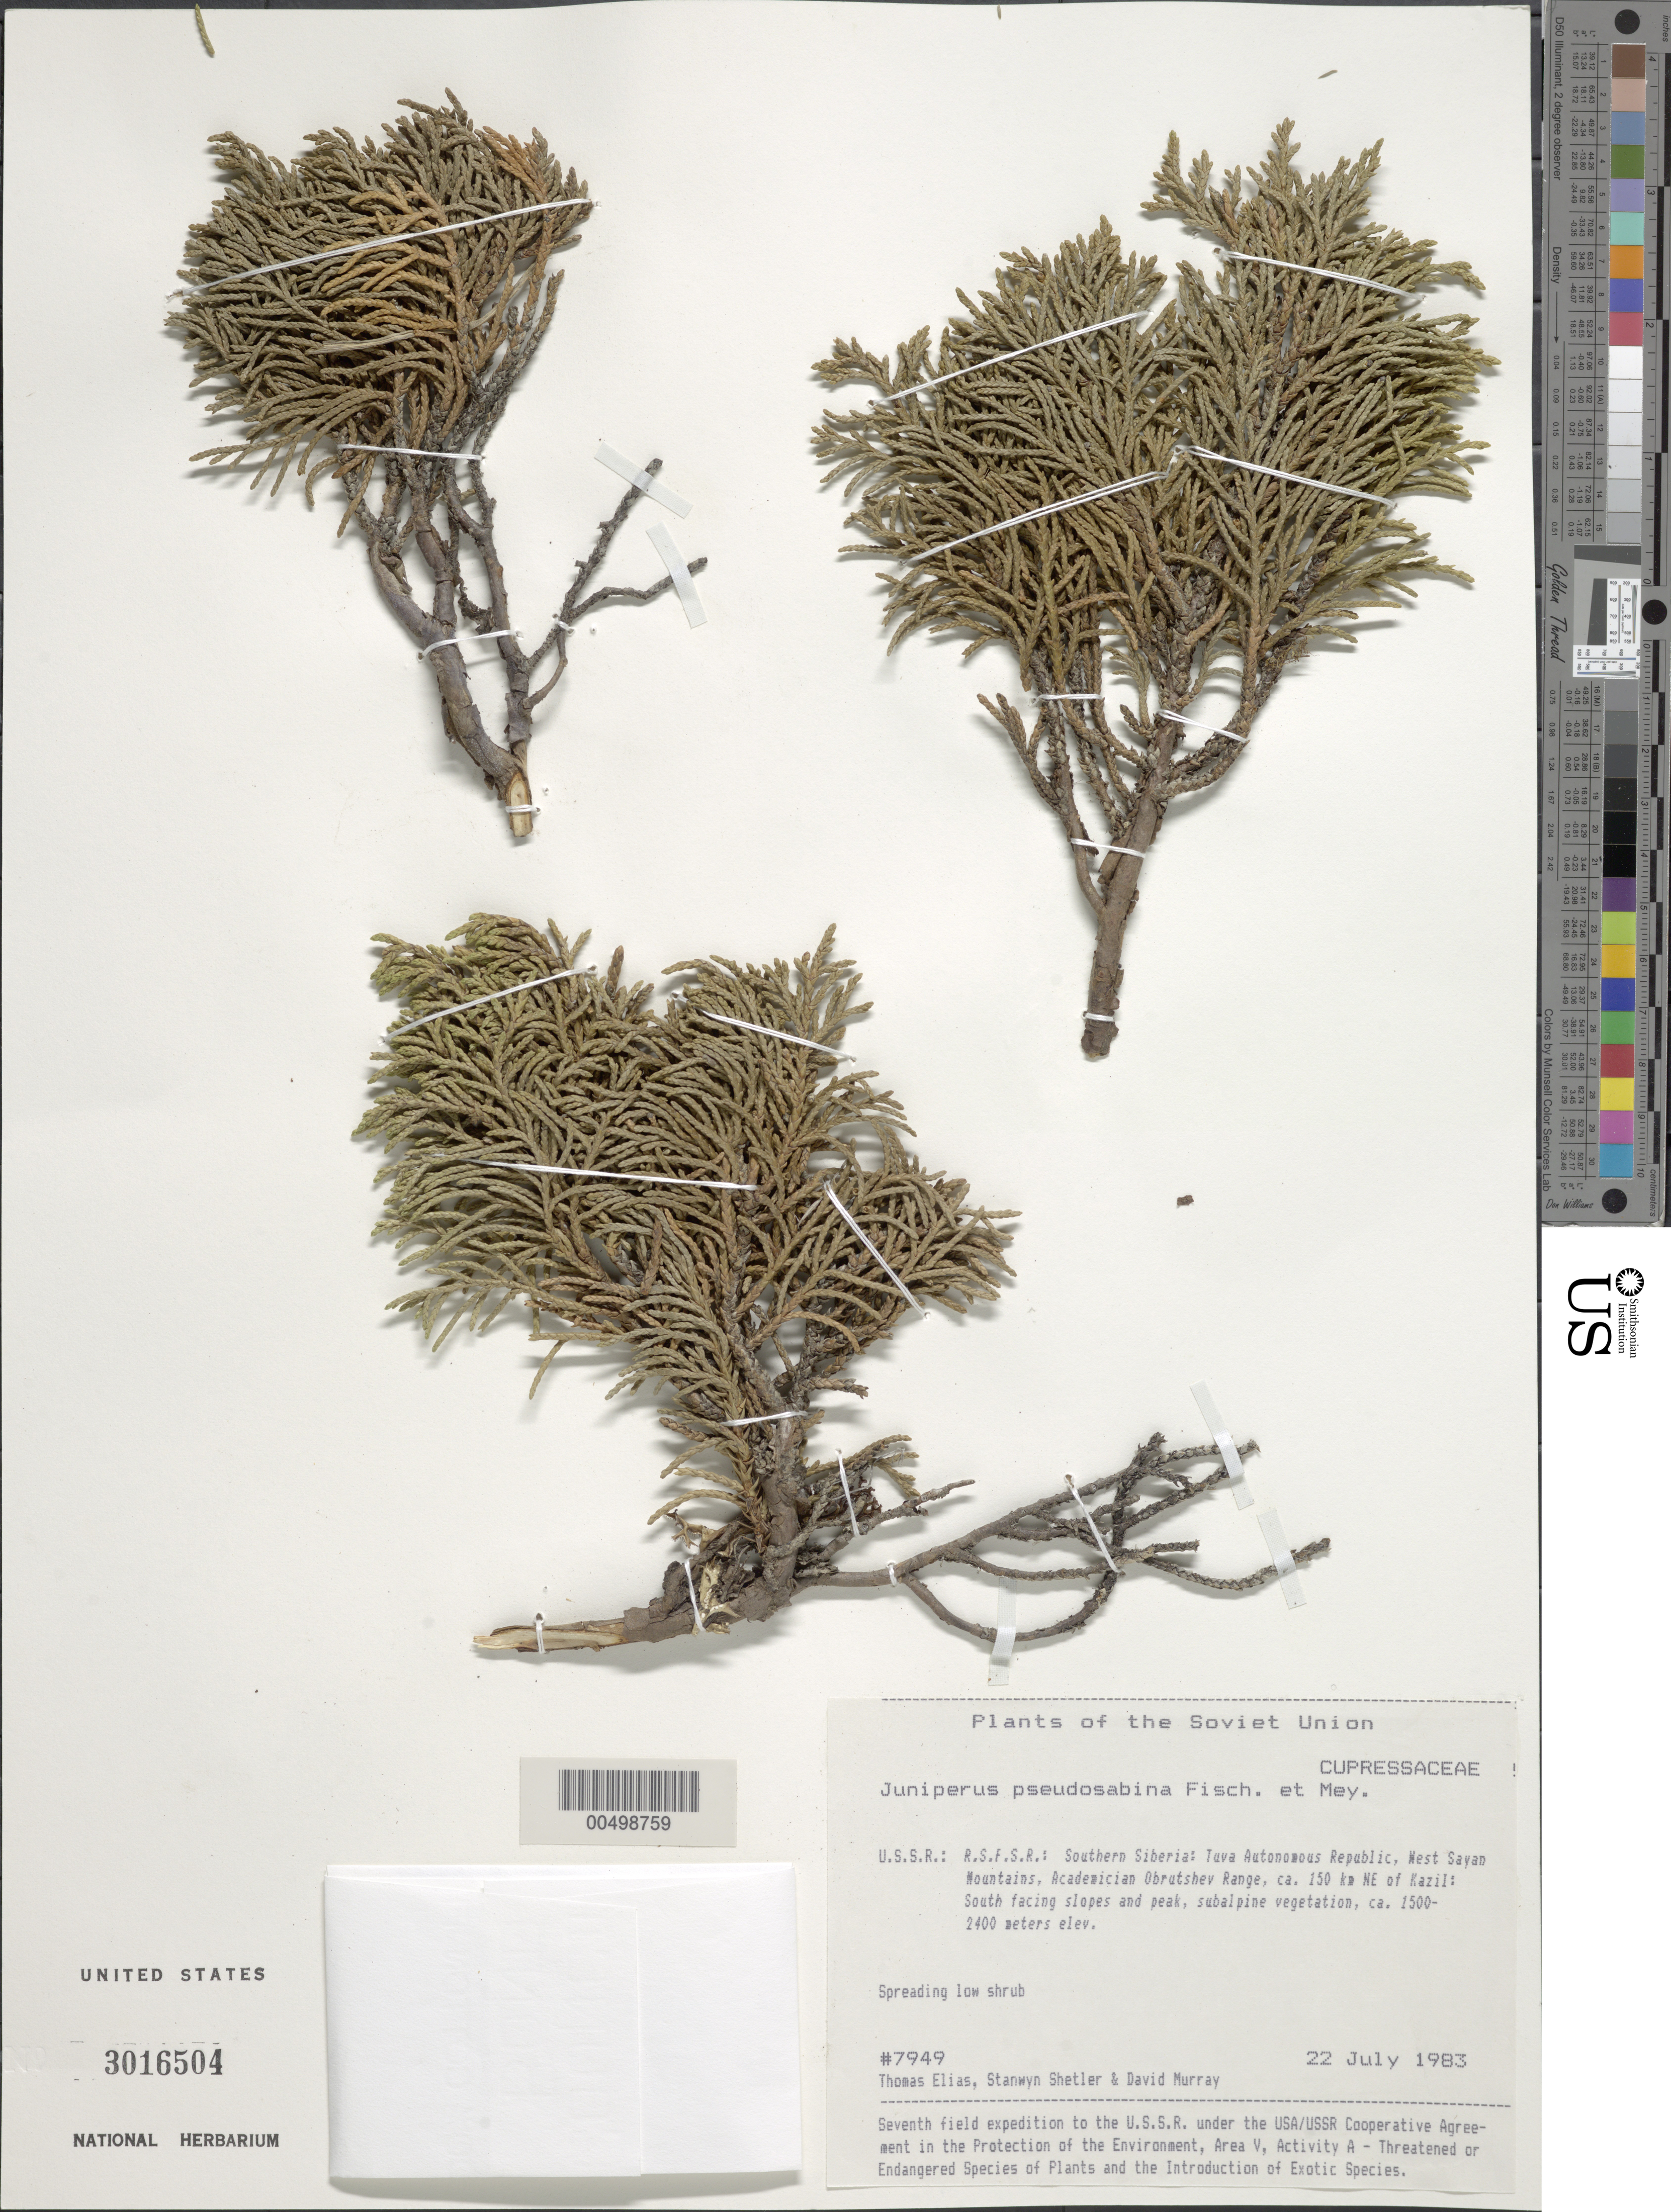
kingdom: Plantae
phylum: Tracheophyta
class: Pinopsida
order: Pinales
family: Cupressaceae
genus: Juniperus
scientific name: Juniperus pseudosabina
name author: Fisch. & C.A. Mey.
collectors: T. Elias, S. Shetler & D. F. Murray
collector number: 7949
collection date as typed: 22 Jul 1983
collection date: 1983-07-22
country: Russian Federation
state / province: Tuva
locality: West Sayan Mountains, Academician Obrutshev Range, ca. 150 km NE of Kazil [Kyzyl]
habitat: south-facing slopes and peak, subalpine vegetation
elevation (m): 1500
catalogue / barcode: US 3016504